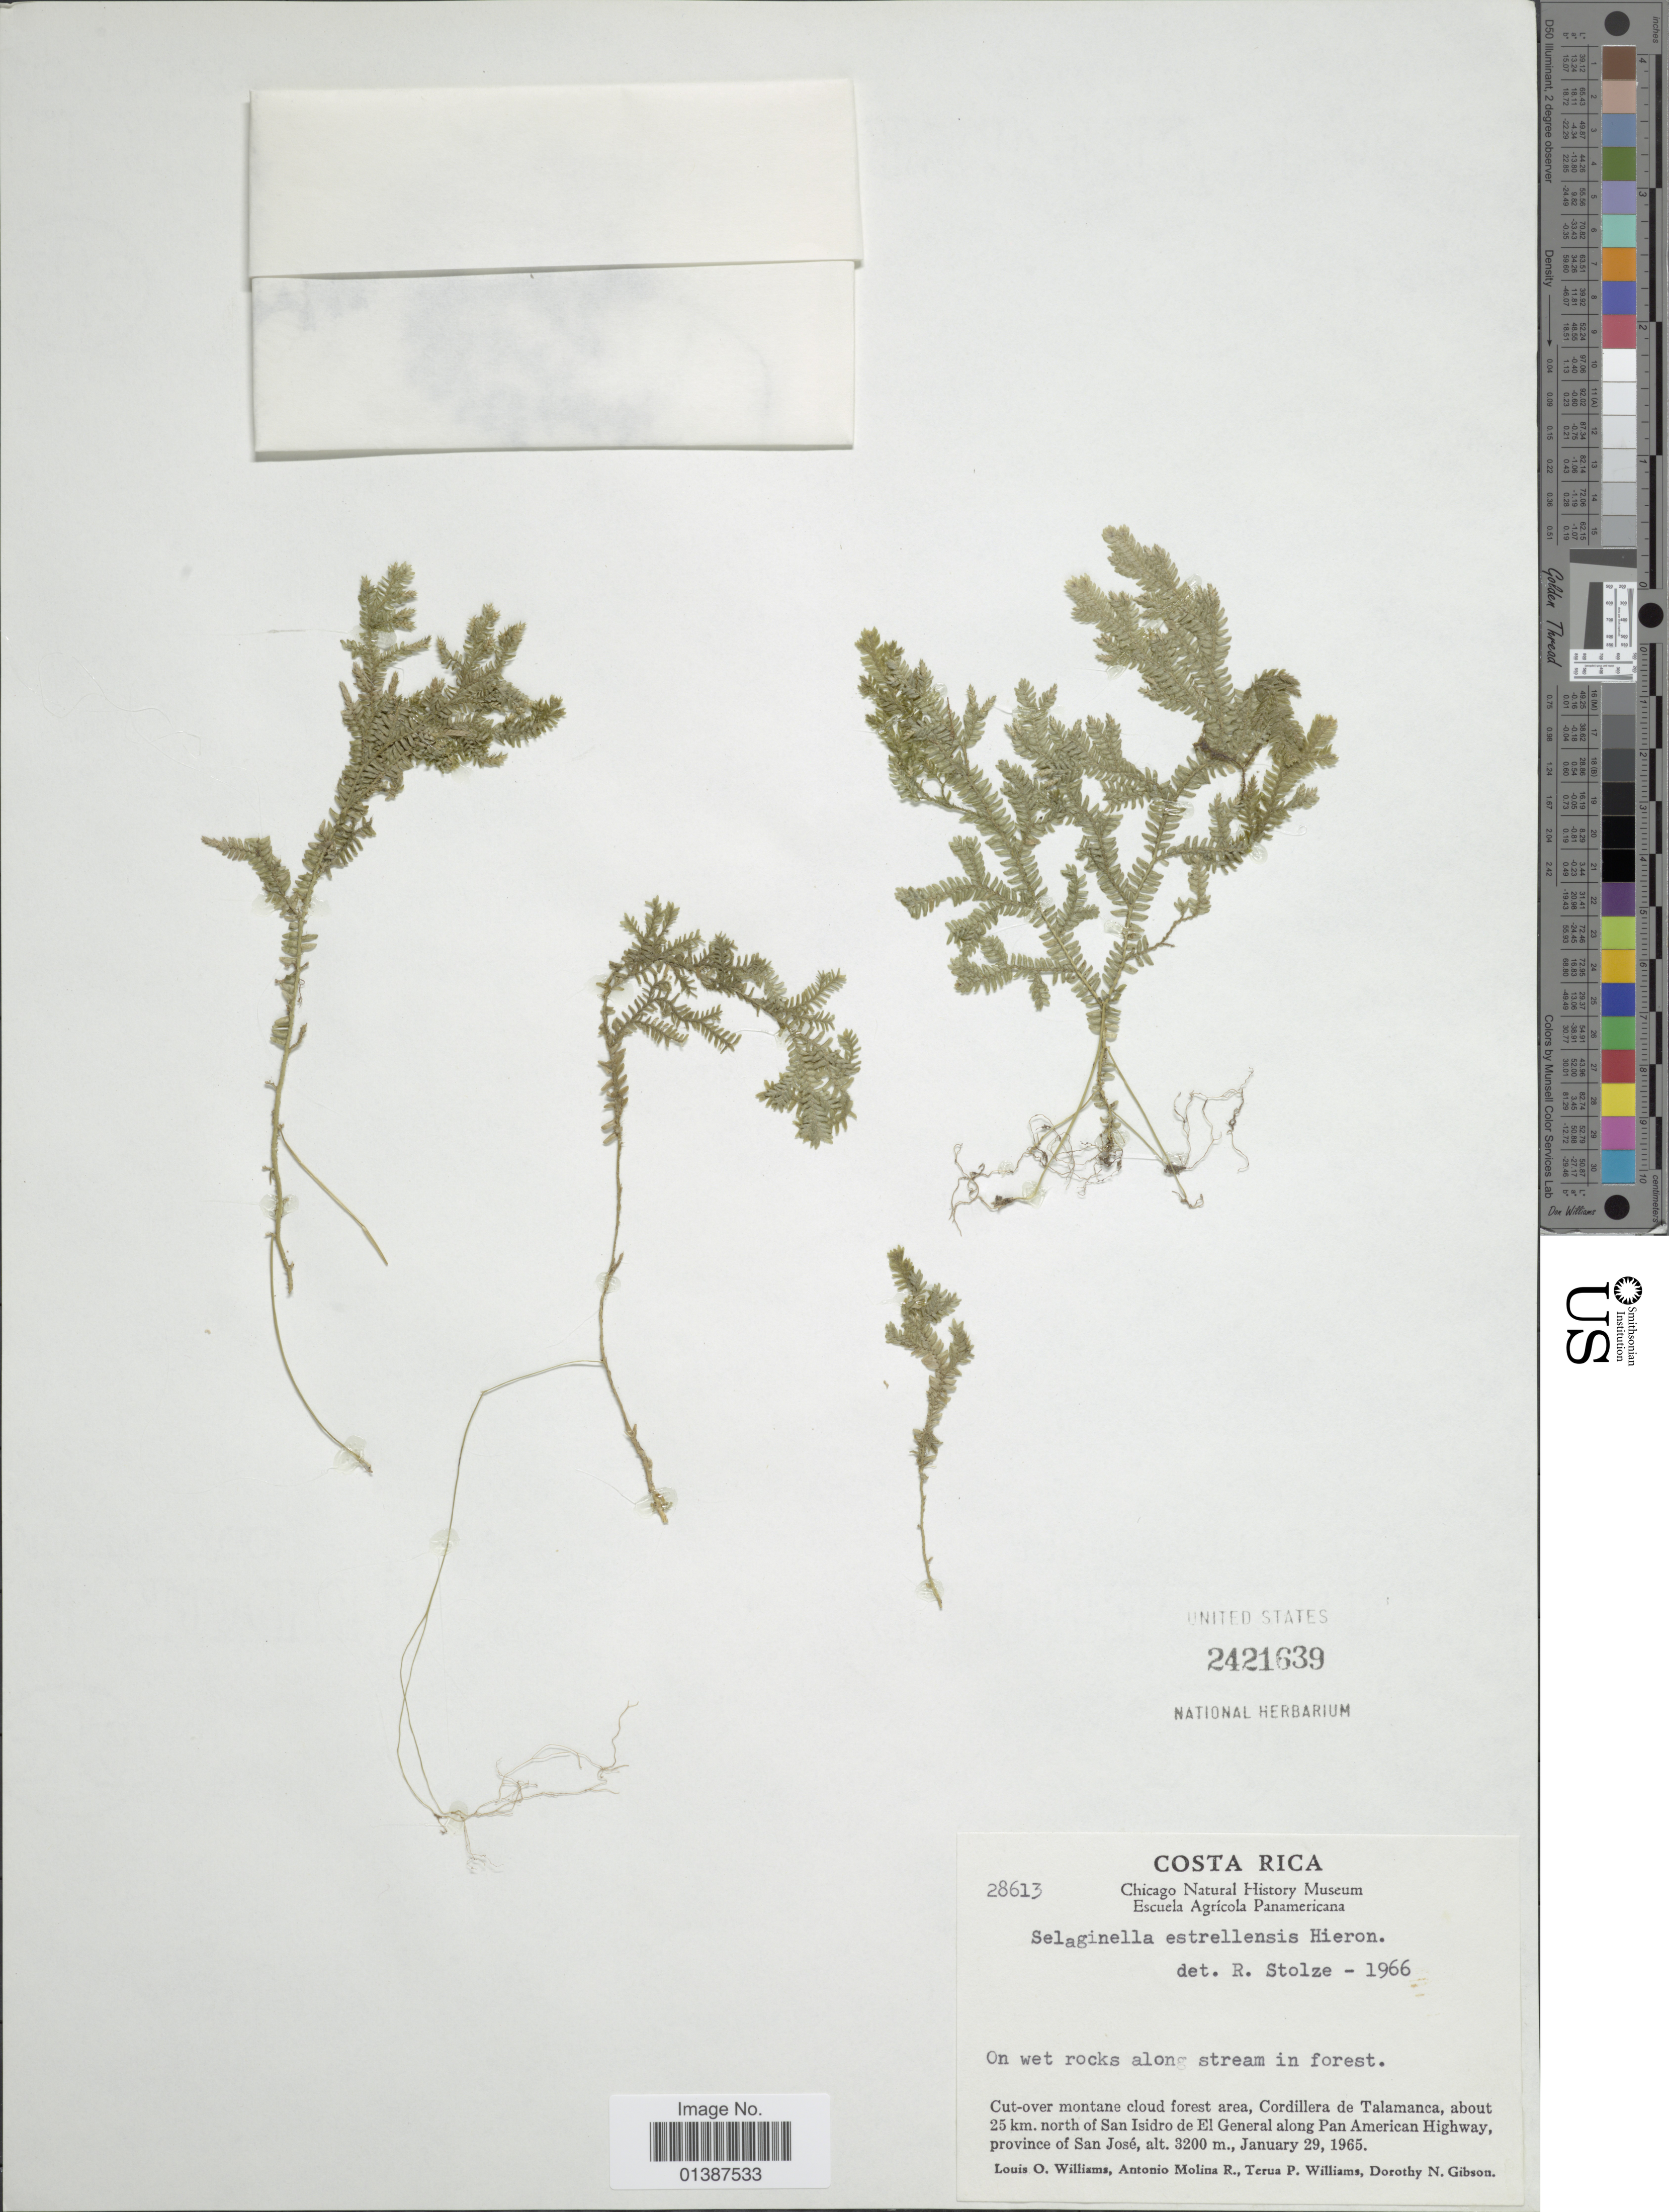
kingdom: Plantae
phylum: Tracheophyta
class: Lycopodiopsida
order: Selaginellales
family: Selaginellaceae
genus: Selaginella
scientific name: Selaginella estrellensis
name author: Hieron.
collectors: L. O. Williams, A. Molina R., T. P. Williams & D. N. Gibson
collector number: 28613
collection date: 1965-01-29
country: Costa Rica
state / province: San José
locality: Cut-over montane cloud forest area, Cordillera de Talamanca, about 25 km. north of San isidro de El general along Pan American Highway, Province of San José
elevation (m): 3200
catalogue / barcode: US 2421639